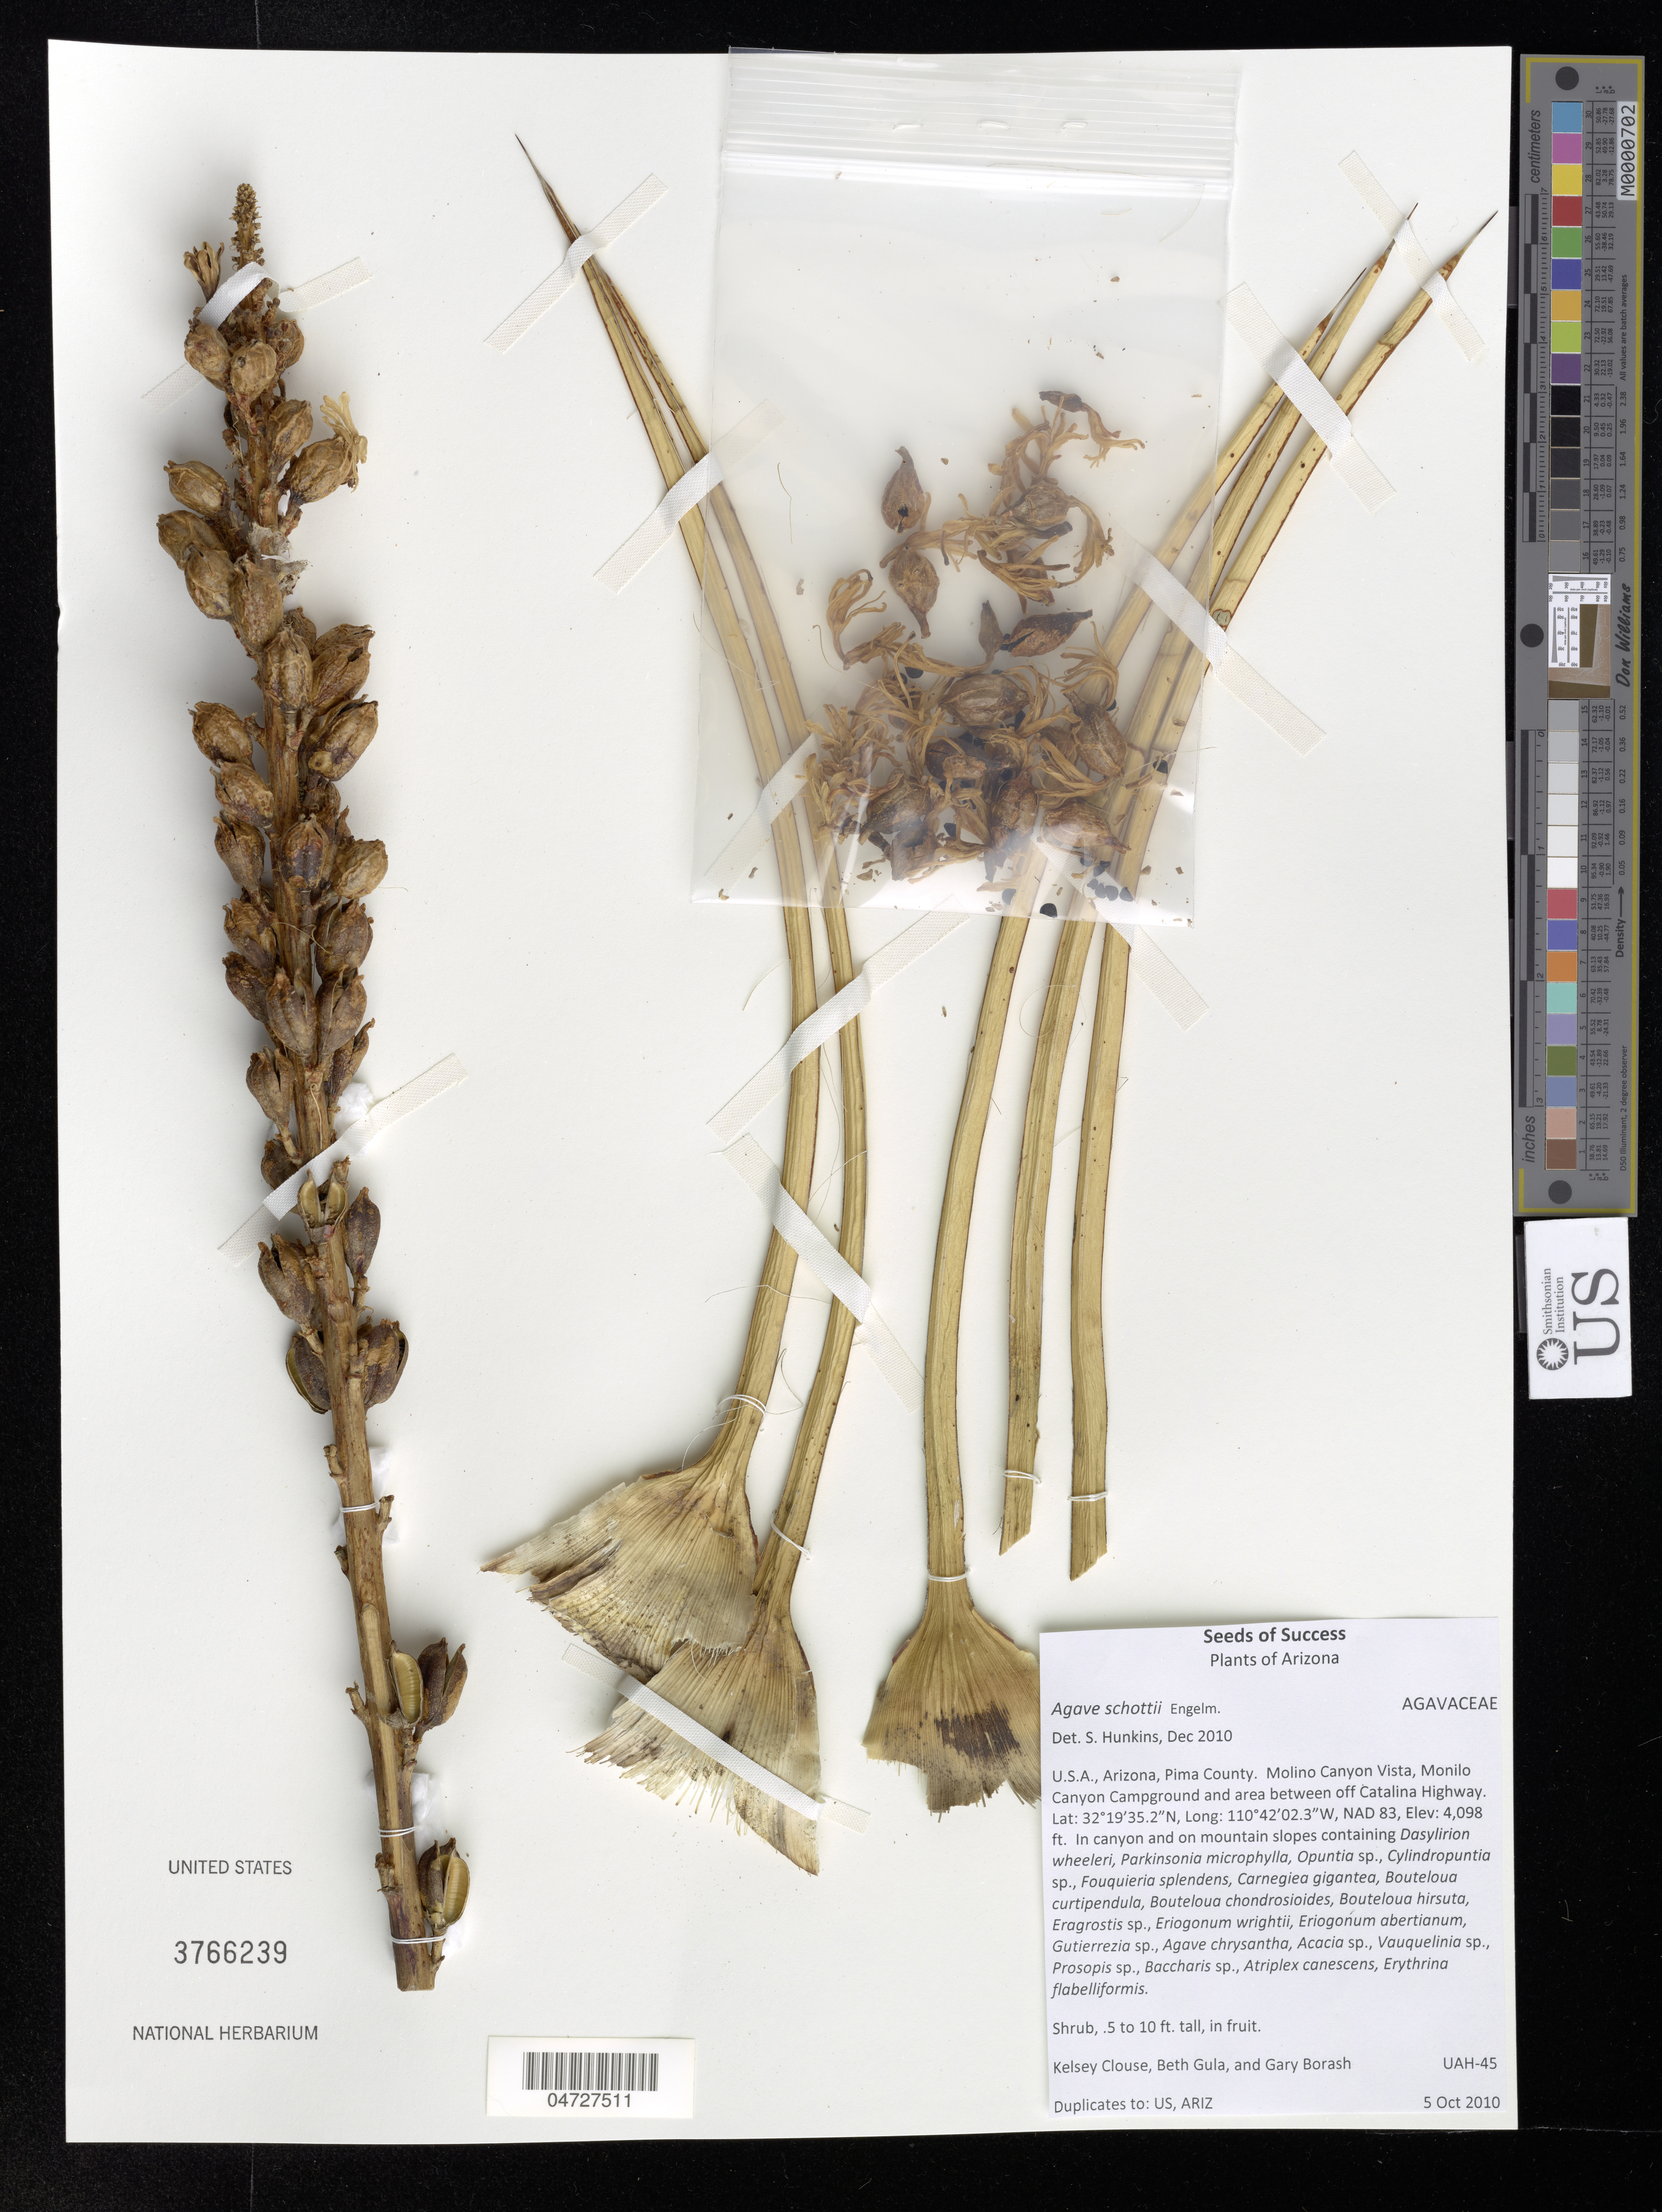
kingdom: Plantae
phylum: Tracheophyta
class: Liliopsida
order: Asparagales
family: Asparagaceae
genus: Agave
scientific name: Agave schottii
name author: Engelm.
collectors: K. Clouse, B. Gula & G. Borash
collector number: UAH-45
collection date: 2010-10-05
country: United States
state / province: Arizona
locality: Pima County. Molino Canyon Vista, Monilo Canyon Campground and area between off Catalina Highway.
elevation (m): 1249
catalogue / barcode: US 3766239